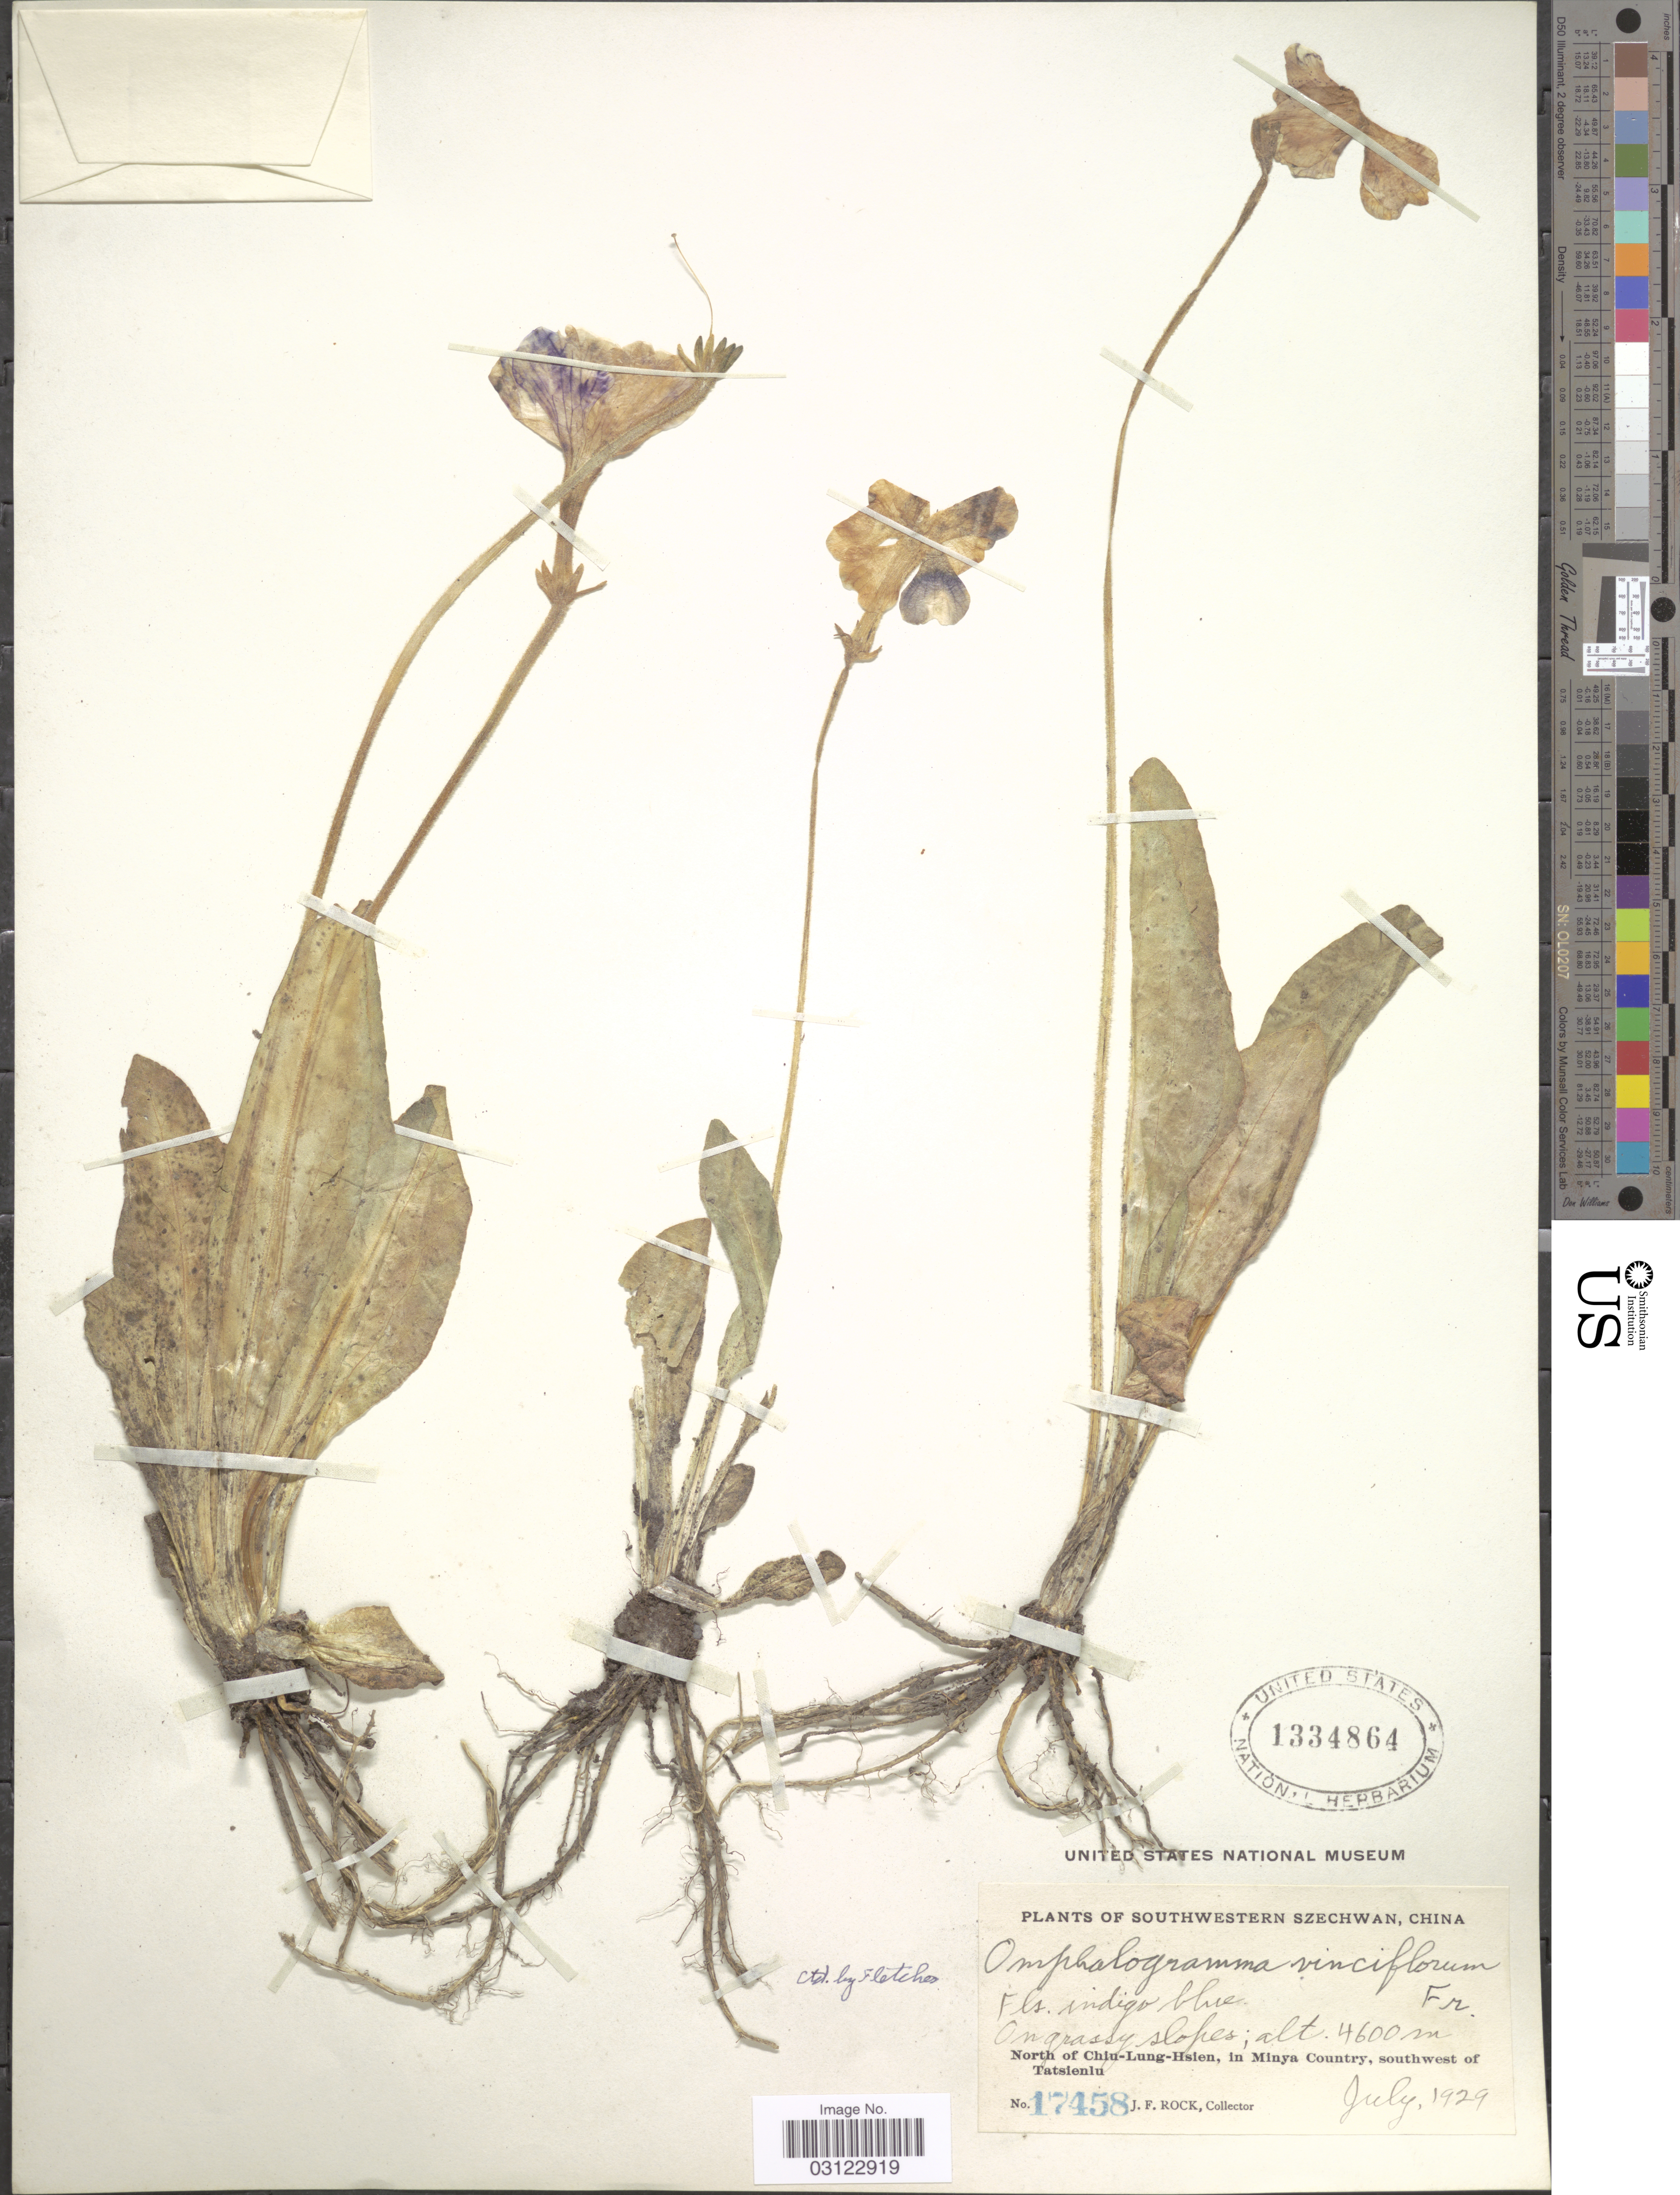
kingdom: Plantae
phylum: Tracheophyta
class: Magnoliopsida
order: Ericales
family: Primulaceae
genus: Omphalogramma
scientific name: Omphalogramma vinciflorum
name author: (Franch.) Franch.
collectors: J. Rock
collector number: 17458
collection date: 1929-07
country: China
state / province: Sichuan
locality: Southwestern Szechwan. On grassy slopes. North of Chiu-Lung-Hsien, in Minya County, southwest of Tatsienlu.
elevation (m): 4600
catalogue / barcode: US 1334864